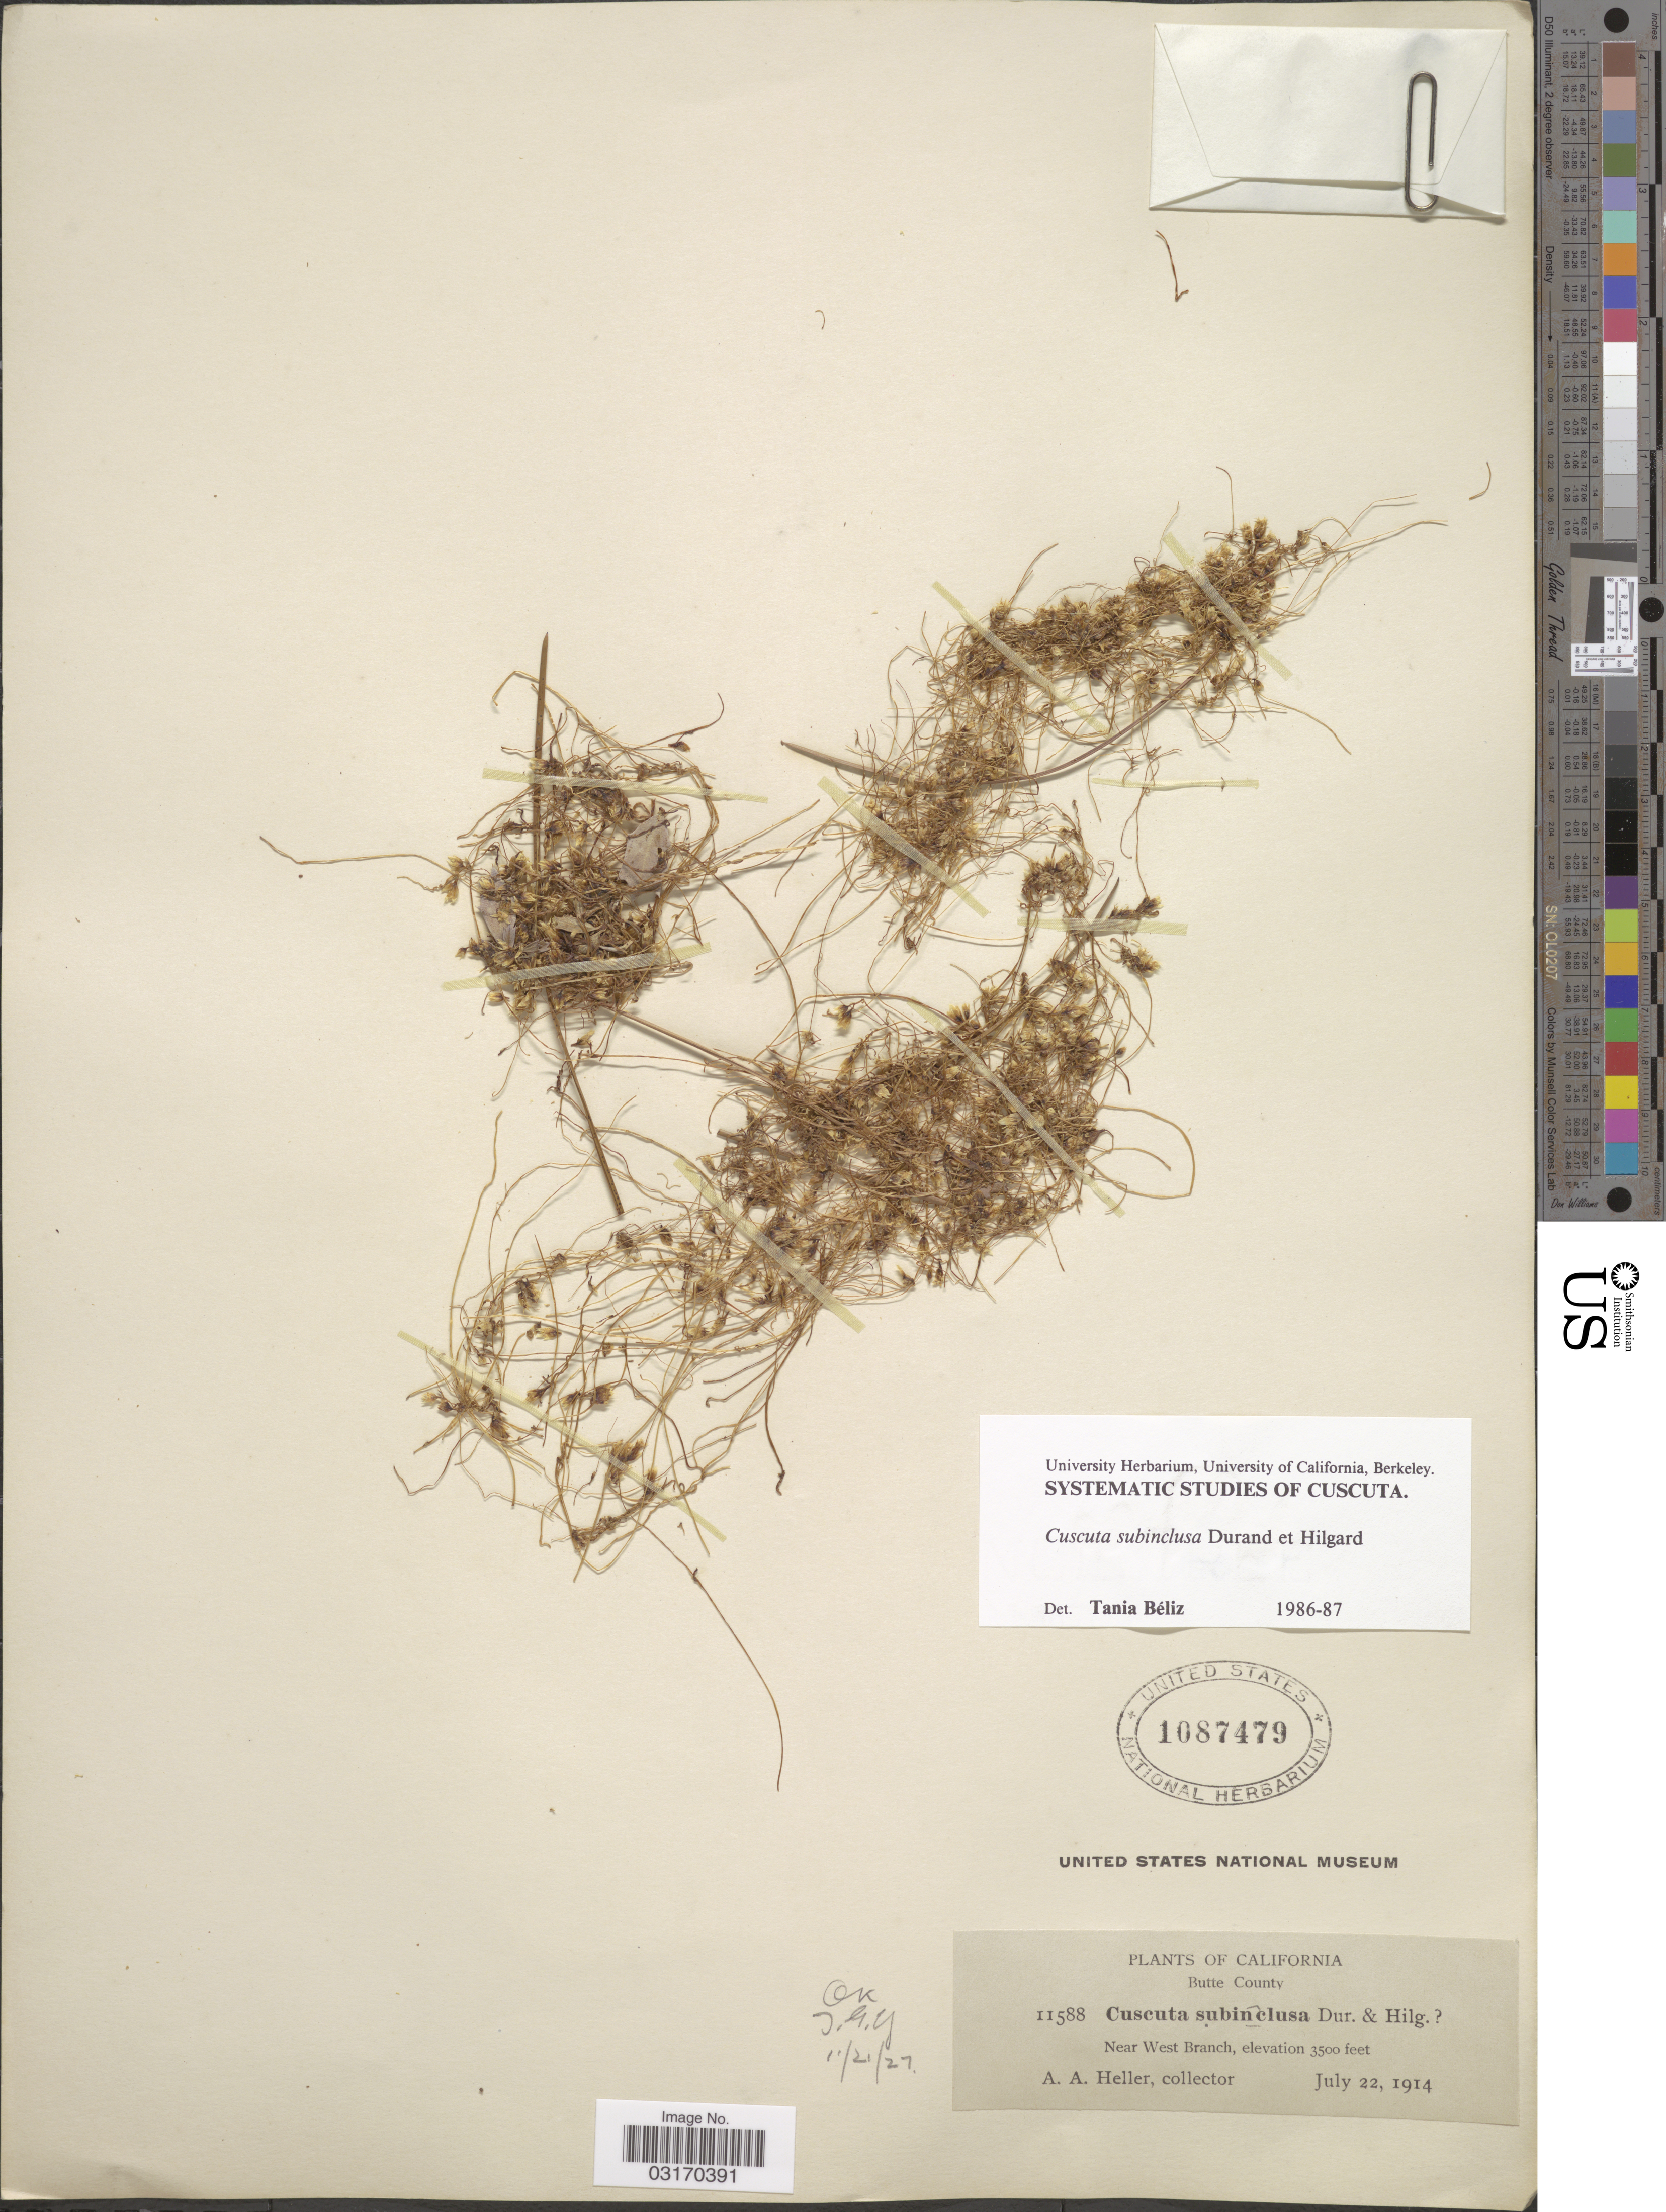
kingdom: Plantae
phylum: Tracheophyta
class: Magnoliopsida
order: Solanales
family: Convolvulaceae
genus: Cuscuta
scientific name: Cuscuta subinclusa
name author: Durand & Hilg.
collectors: A. A. Heller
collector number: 11588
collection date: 1914-07-22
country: United States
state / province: California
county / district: Butte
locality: Butte County. Near West Branch.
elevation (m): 1067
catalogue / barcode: US 1087479